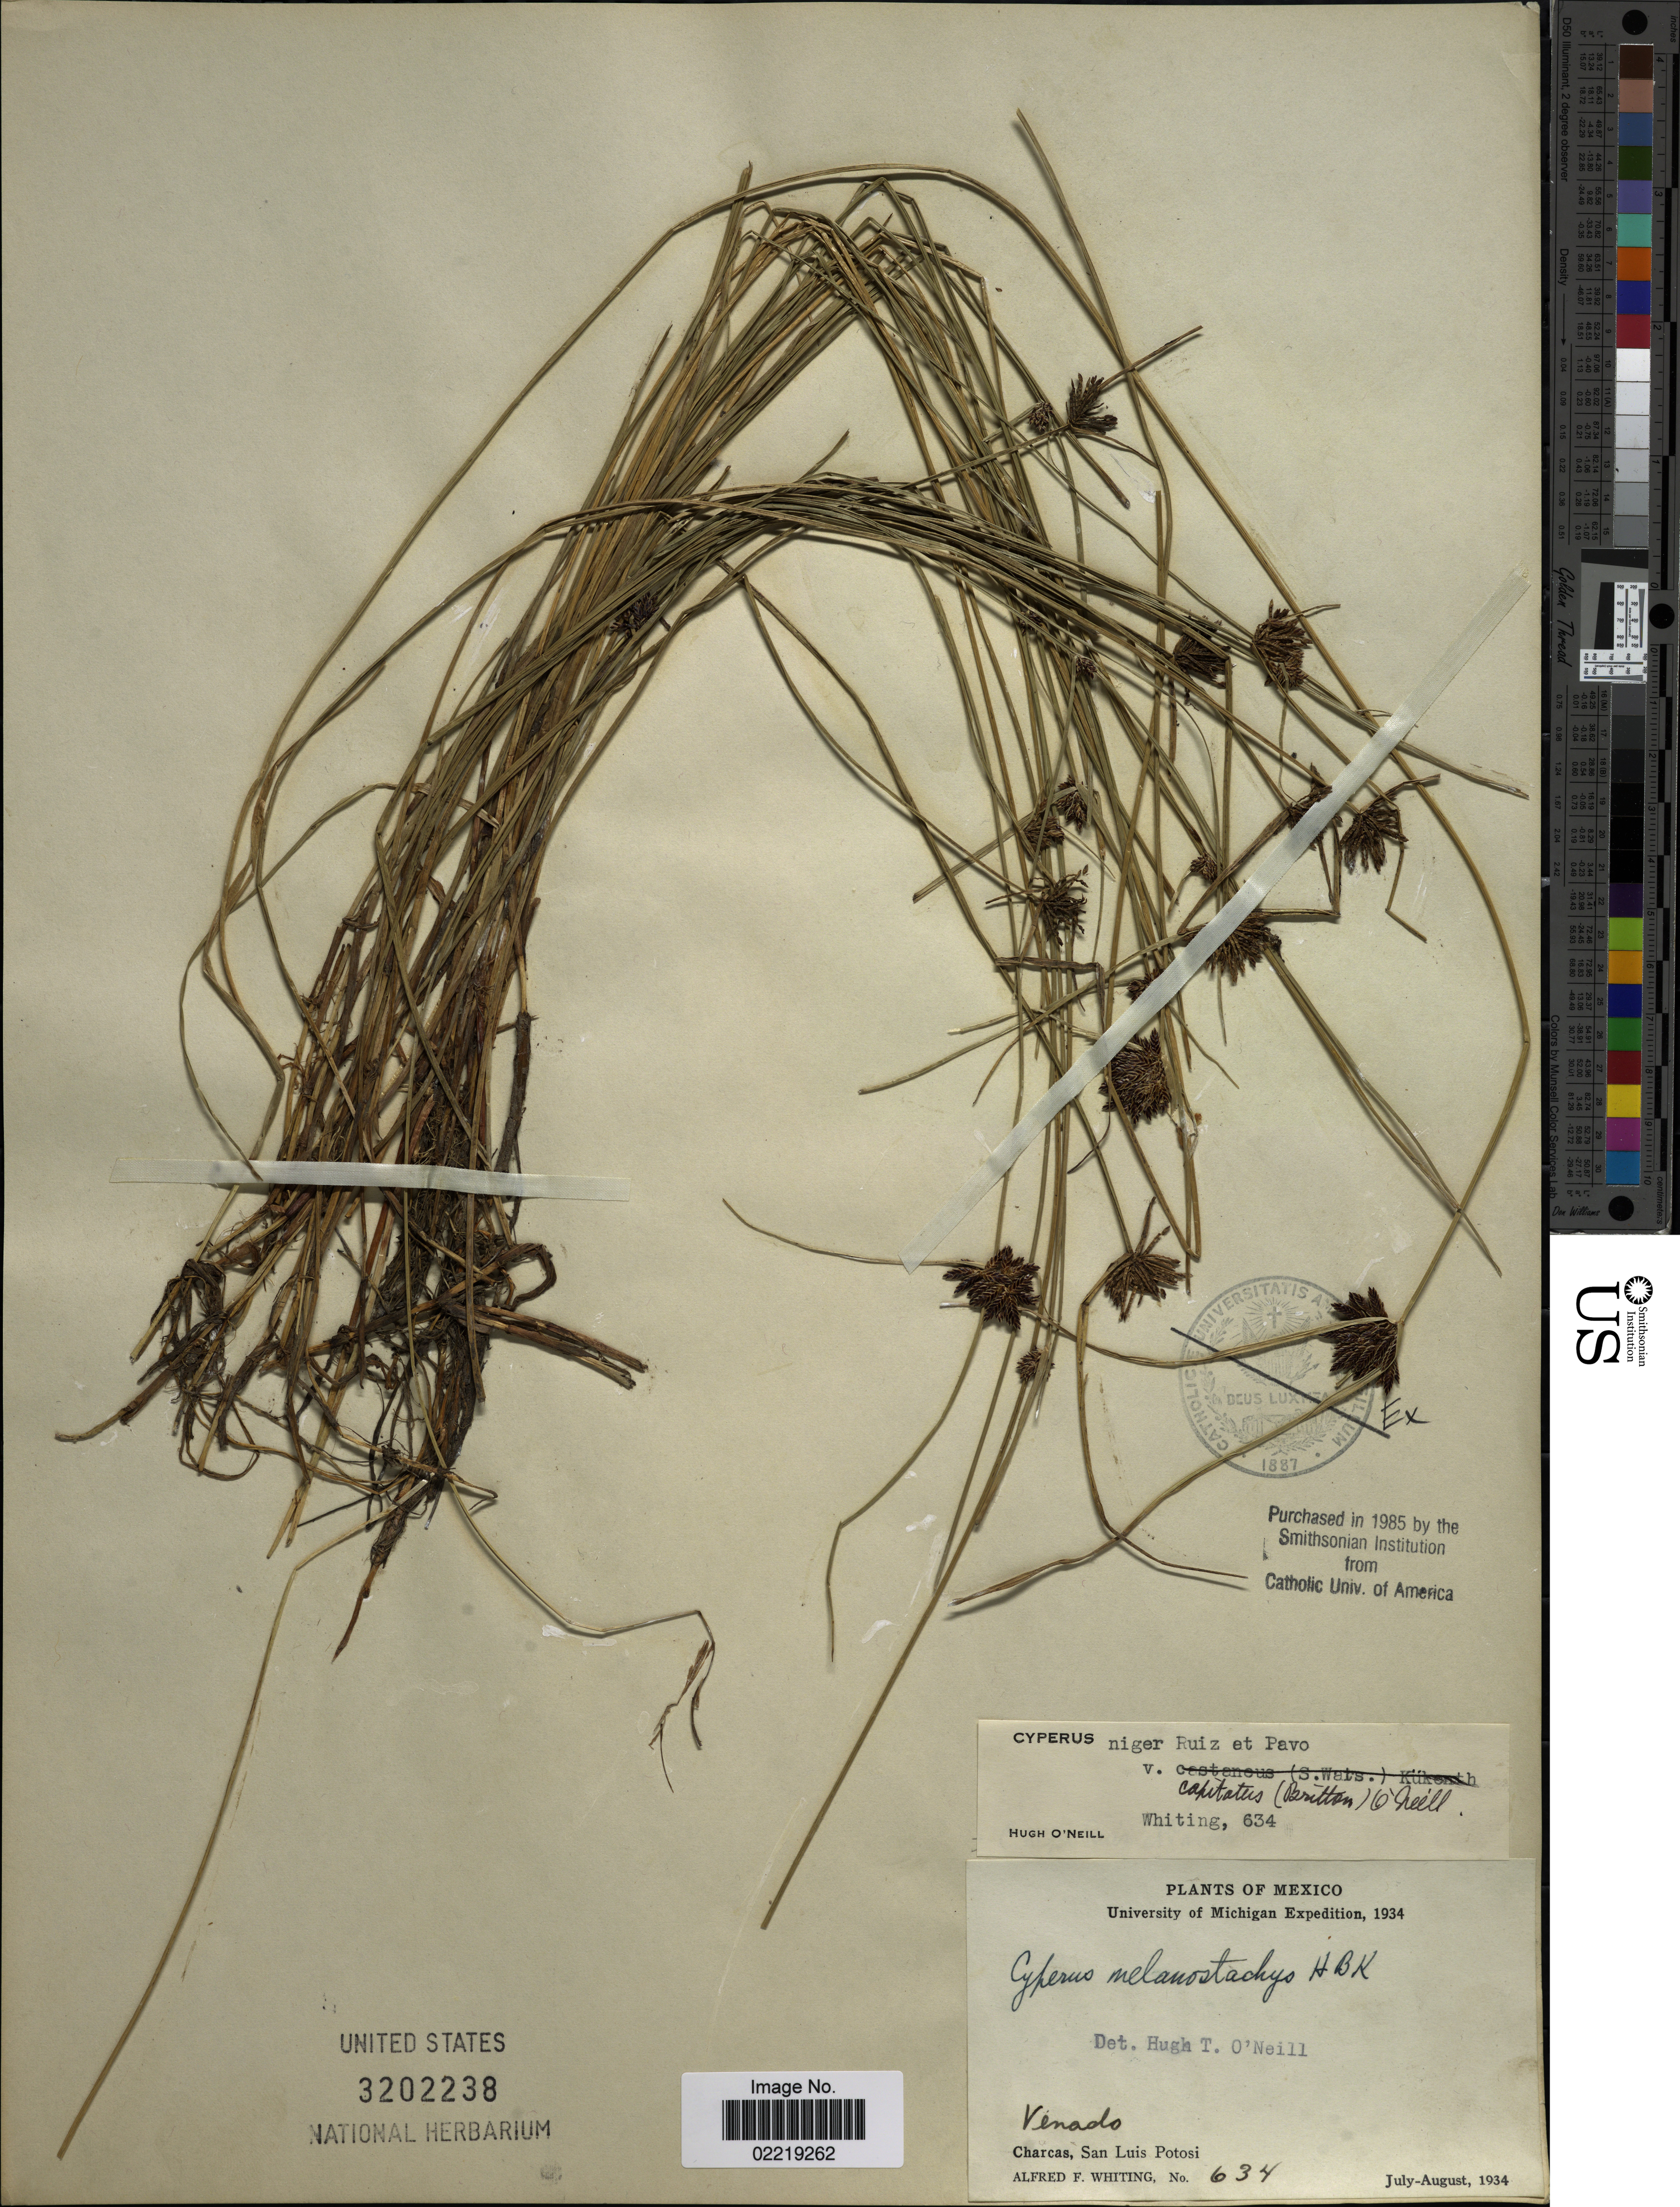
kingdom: Plantae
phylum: Tracheophyta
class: Liliopsida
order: Poales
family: Cyperaceae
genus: Cyperus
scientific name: Cyperus niger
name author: Ruiz & Pav.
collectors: A. F. Whiting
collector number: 634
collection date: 1934-07/1934-08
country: Mexico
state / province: San Luis Potosí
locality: Venado, Charcas, San Luis Potosi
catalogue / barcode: US 3202238